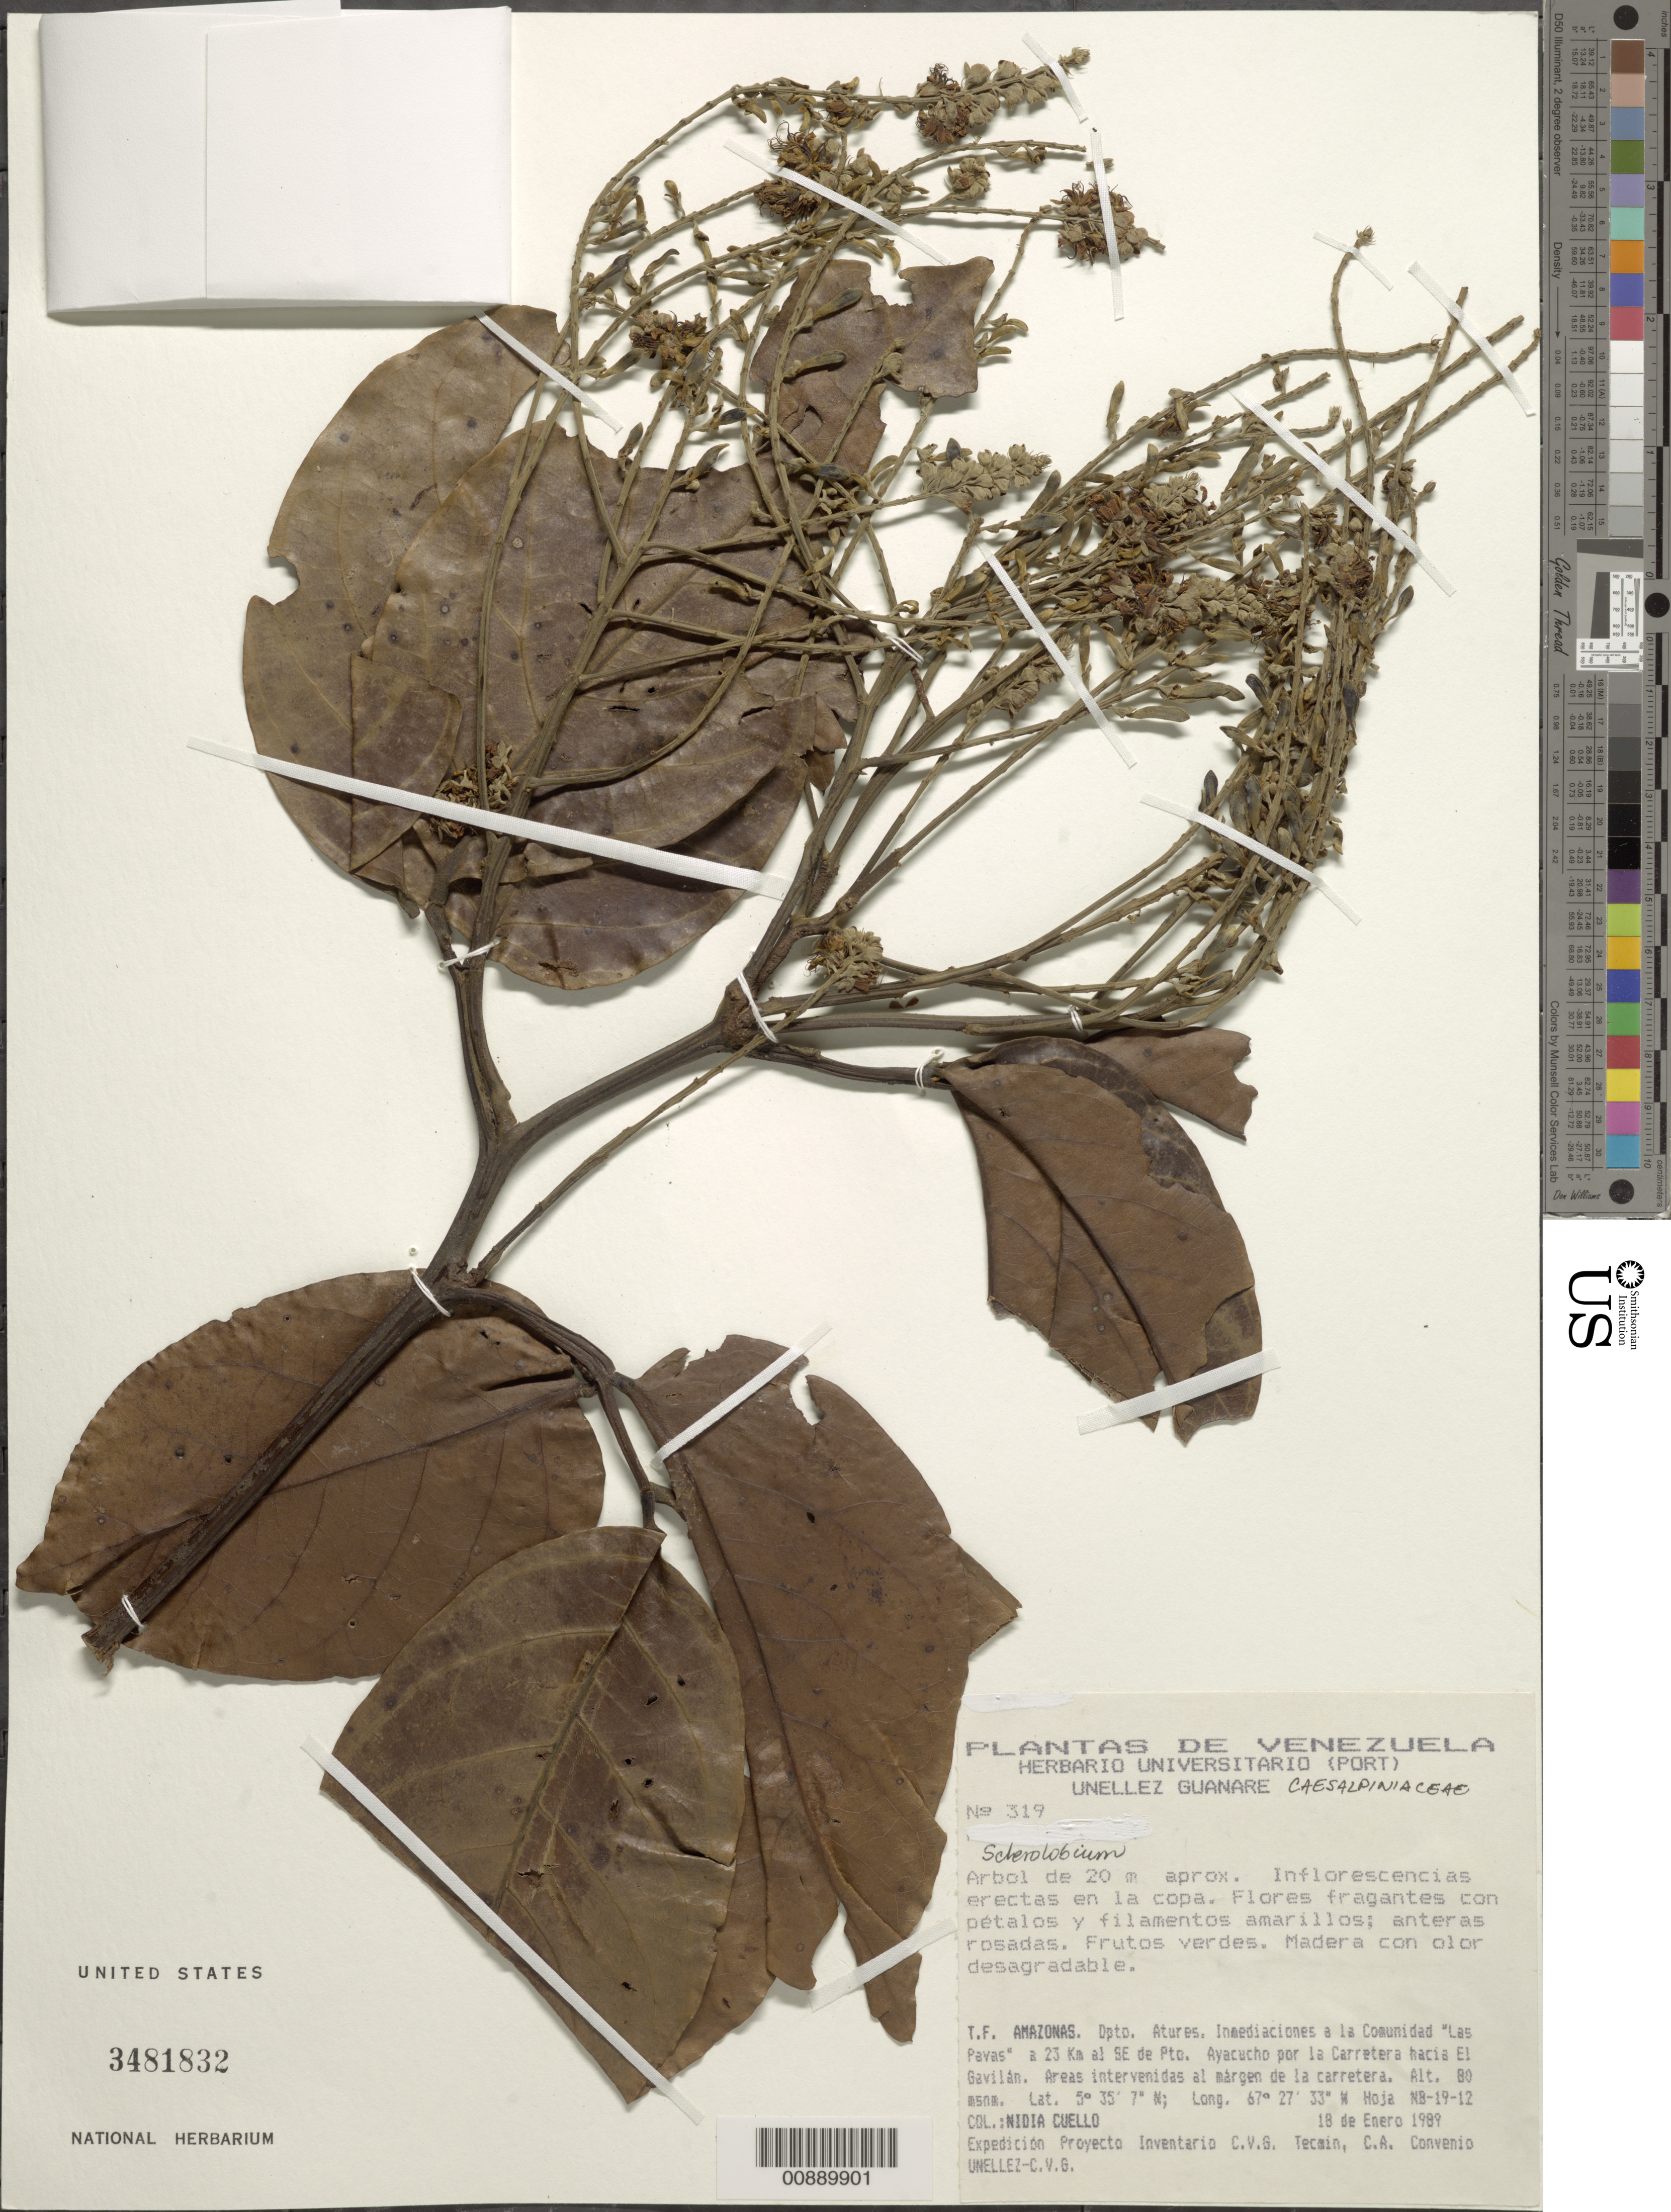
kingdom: Plantae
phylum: Tracheophyta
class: Magnoliopsida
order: Fabales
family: Fabaceae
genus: Tachigali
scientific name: Tachigali sp.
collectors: N. L. Cuello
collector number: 319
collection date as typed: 18-Jan-89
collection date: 1989-01-18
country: Venezuela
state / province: Amazonas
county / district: Atures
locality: Comunidad "Las Pavas", 23 km SE Pto. Ayacucho por la carretera hacia El Gavilán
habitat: Areas intervenidas al margen de la carretera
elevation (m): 80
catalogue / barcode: US 3481832